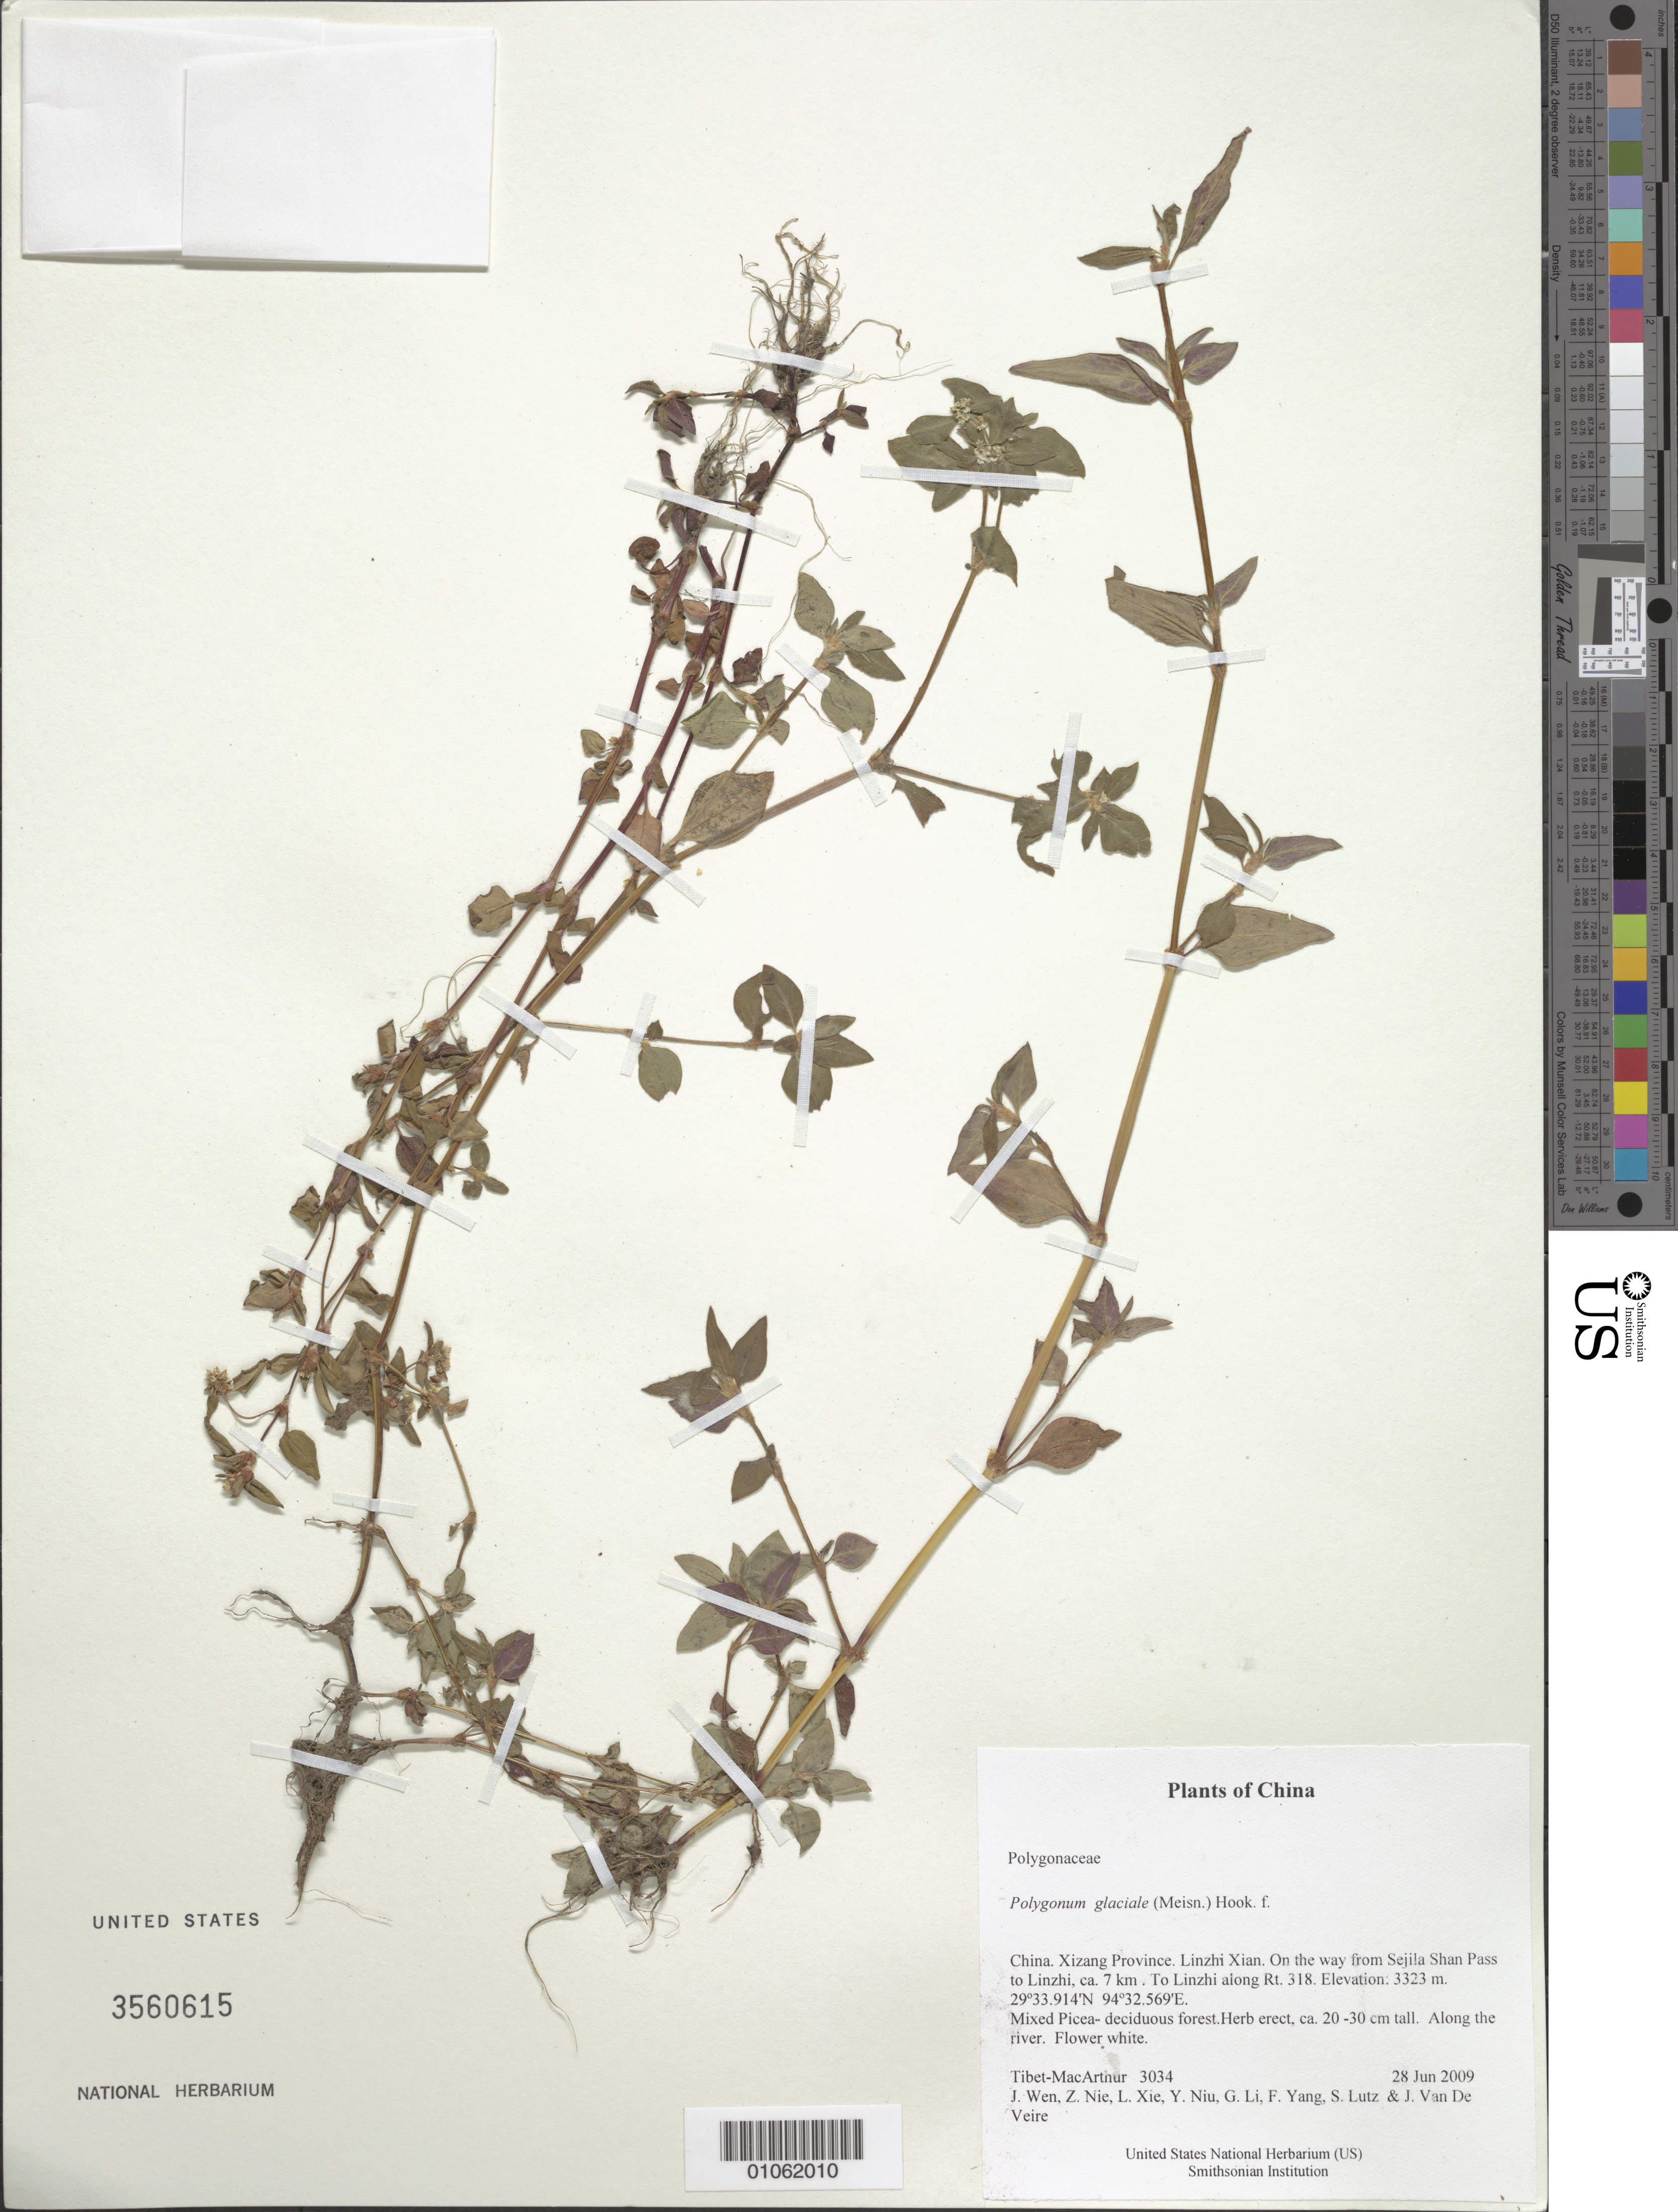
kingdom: Plantae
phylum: Tracheophyta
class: Magnoliopsida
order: Caryophyllales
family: Polygonaceae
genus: Polygonum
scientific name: Polygonum glaciale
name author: (Meisn.) Hook. f.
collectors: Tibet-MacArthur, J. Wen, Z. Nie, L. Xie, Y. Niu, G. Li, F. Yang, S. Lutz & J. Van De Veire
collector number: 3034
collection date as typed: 28 Jun 2009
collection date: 2009-06-28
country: China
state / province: Xizang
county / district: Linzhi Xian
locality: On the way from Sejila Shan Pass to Linzhi, ca. 7 km . To Linzhi along Rt. 318.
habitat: Mixed Picea- deciduous forest. Along the river.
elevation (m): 3323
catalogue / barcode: US 3560615